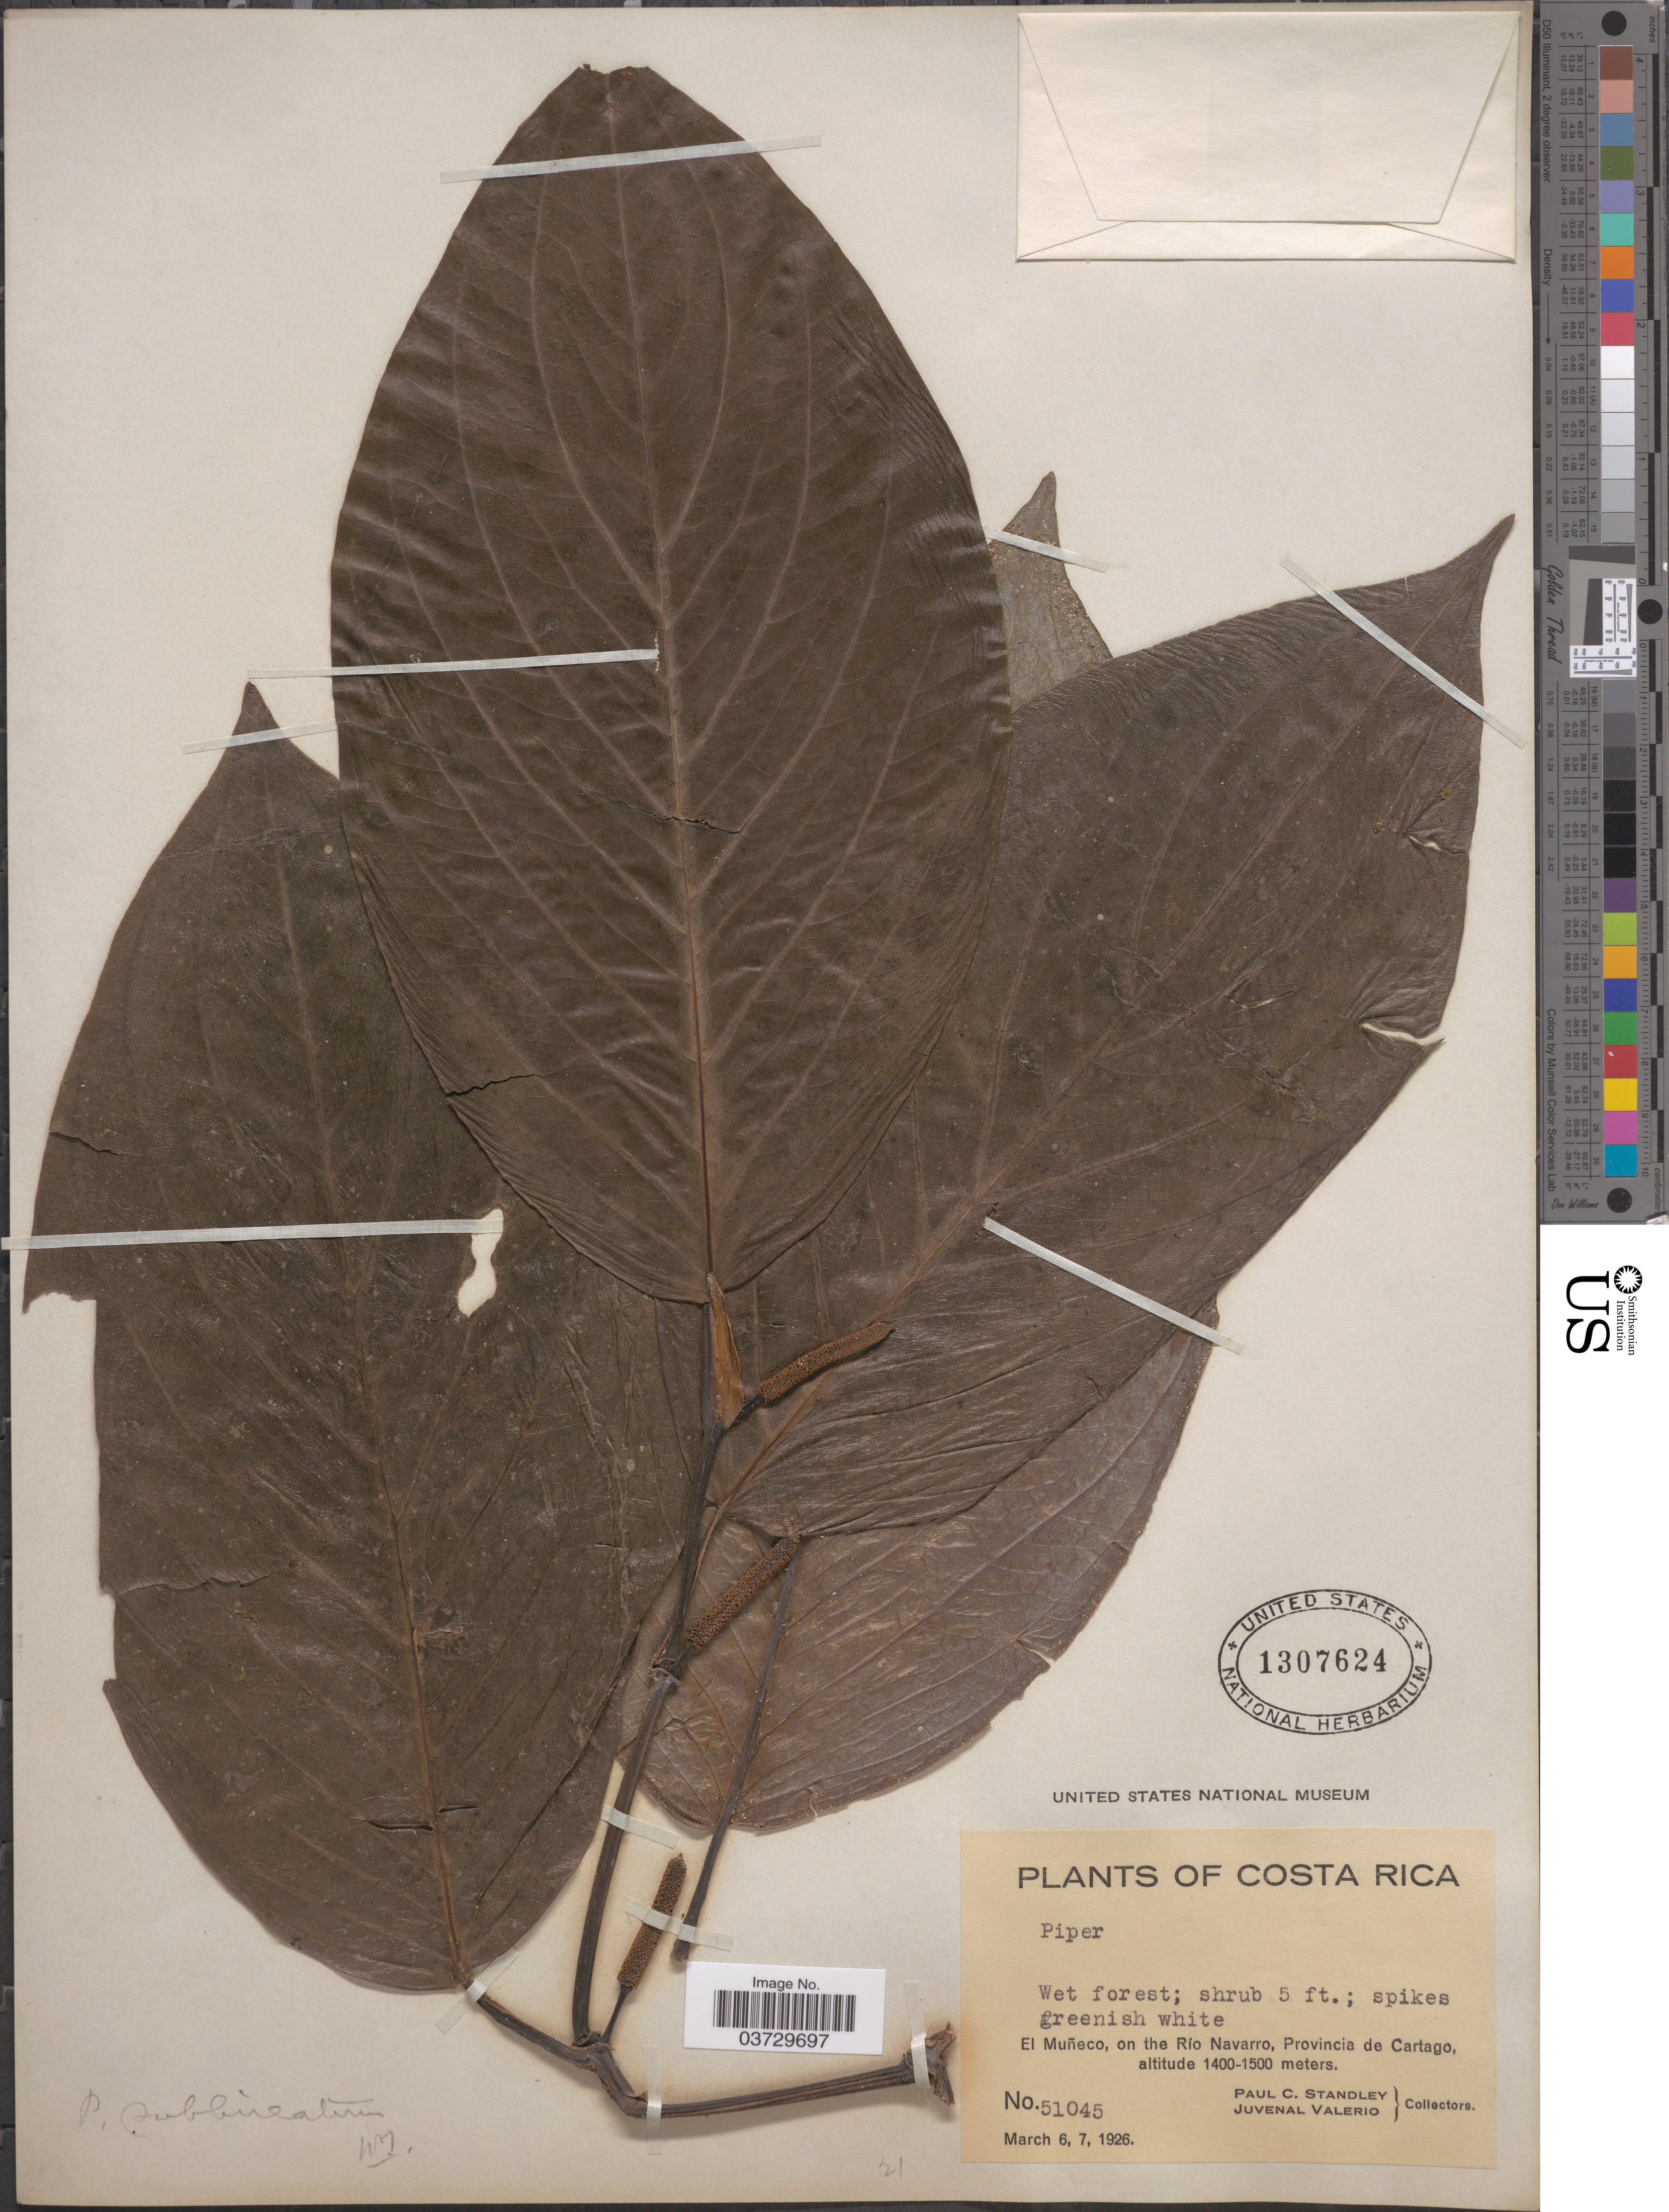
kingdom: Plantae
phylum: Tracheophyta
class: Magnoliopsida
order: Piperales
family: Piperaceae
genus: Piper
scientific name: Piper sublineatum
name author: Kuntze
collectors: P. C. Standley & J. Valerio R.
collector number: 51045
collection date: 1926-03-06/1926-03-07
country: Costa Rica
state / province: Cartago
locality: El Muñeco, on the Río Navarro.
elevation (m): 1400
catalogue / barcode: US 1307624